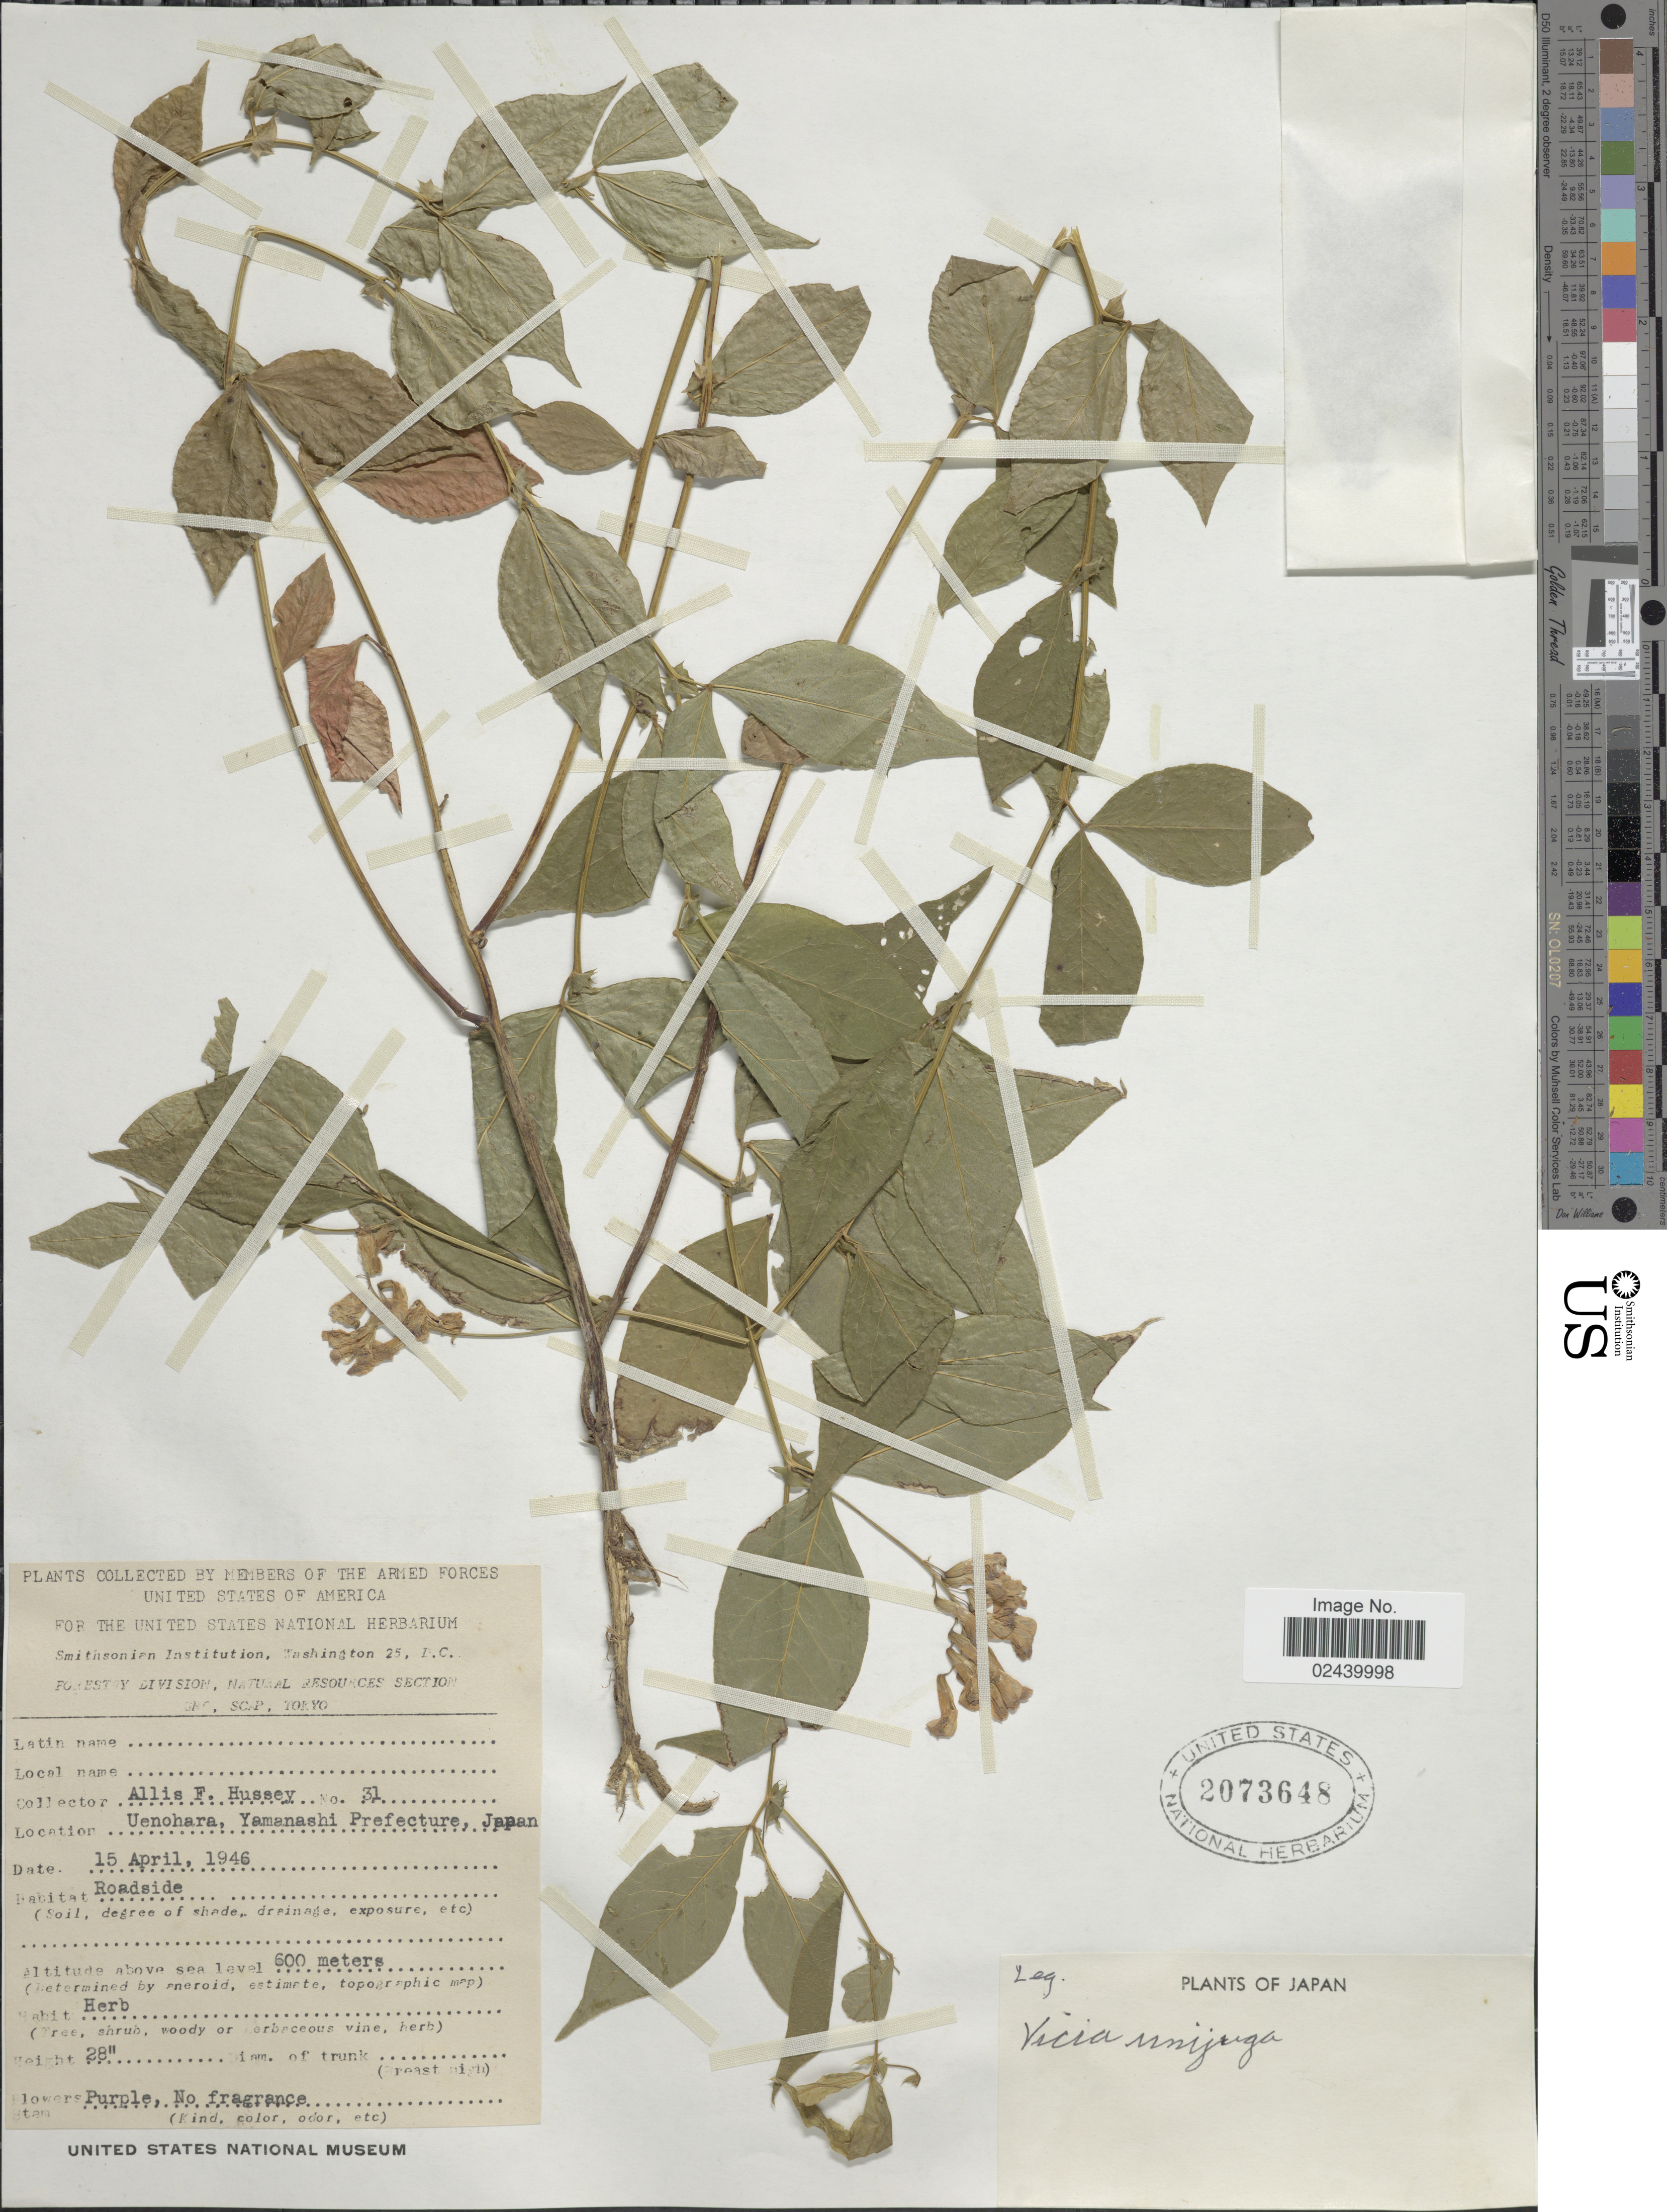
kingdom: Plantae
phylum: Tracheophyta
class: Magnoliopsida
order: Fabales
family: Fabaceae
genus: Vicia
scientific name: Vicia unijuga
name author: A. Braun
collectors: A. Hussey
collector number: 31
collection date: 1946-04-15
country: Japan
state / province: Yamanasi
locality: Uenohara, Yamanashi Prefecture, Roadside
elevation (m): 600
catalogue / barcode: US 2073648